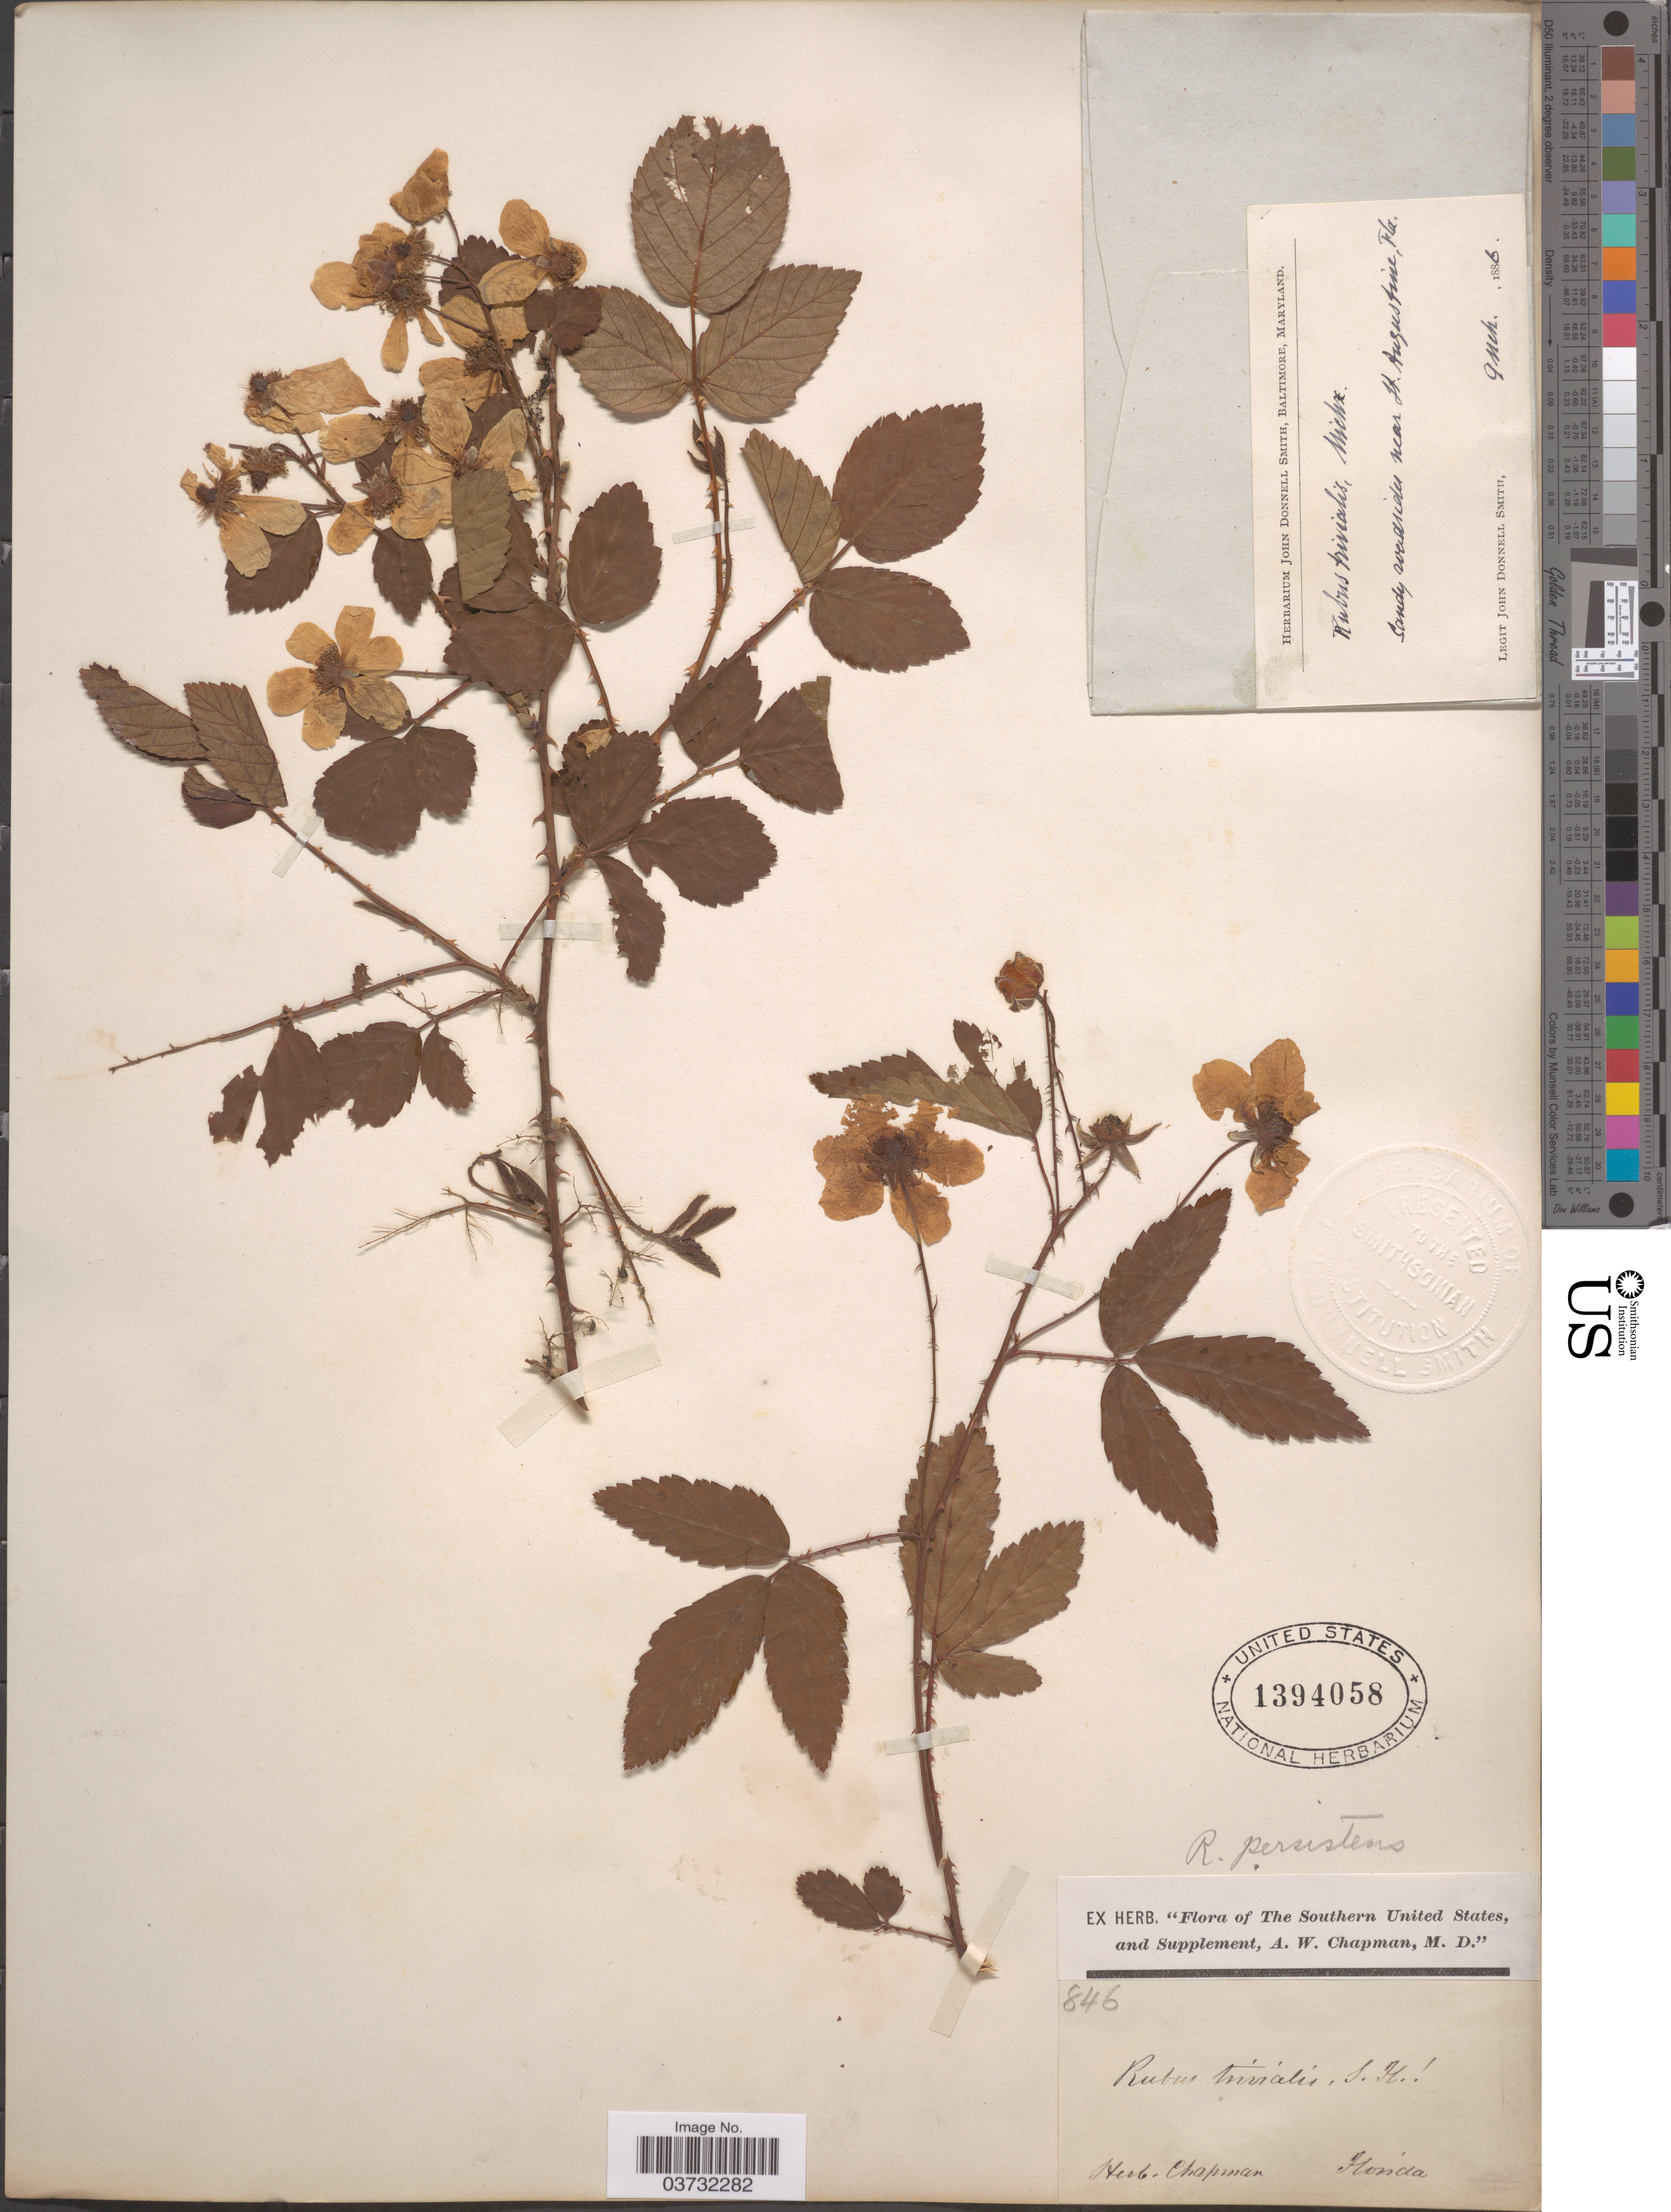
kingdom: Plantae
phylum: Tracheophyta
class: Magnoliopsida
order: Rosales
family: Rosaceae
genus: Rubus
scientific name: Rubus trivialis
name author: Michx.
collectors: ex herb. A.W. Chapman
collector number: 846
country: United States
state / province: Florida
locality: Southern United States.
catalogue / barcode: US 1394058